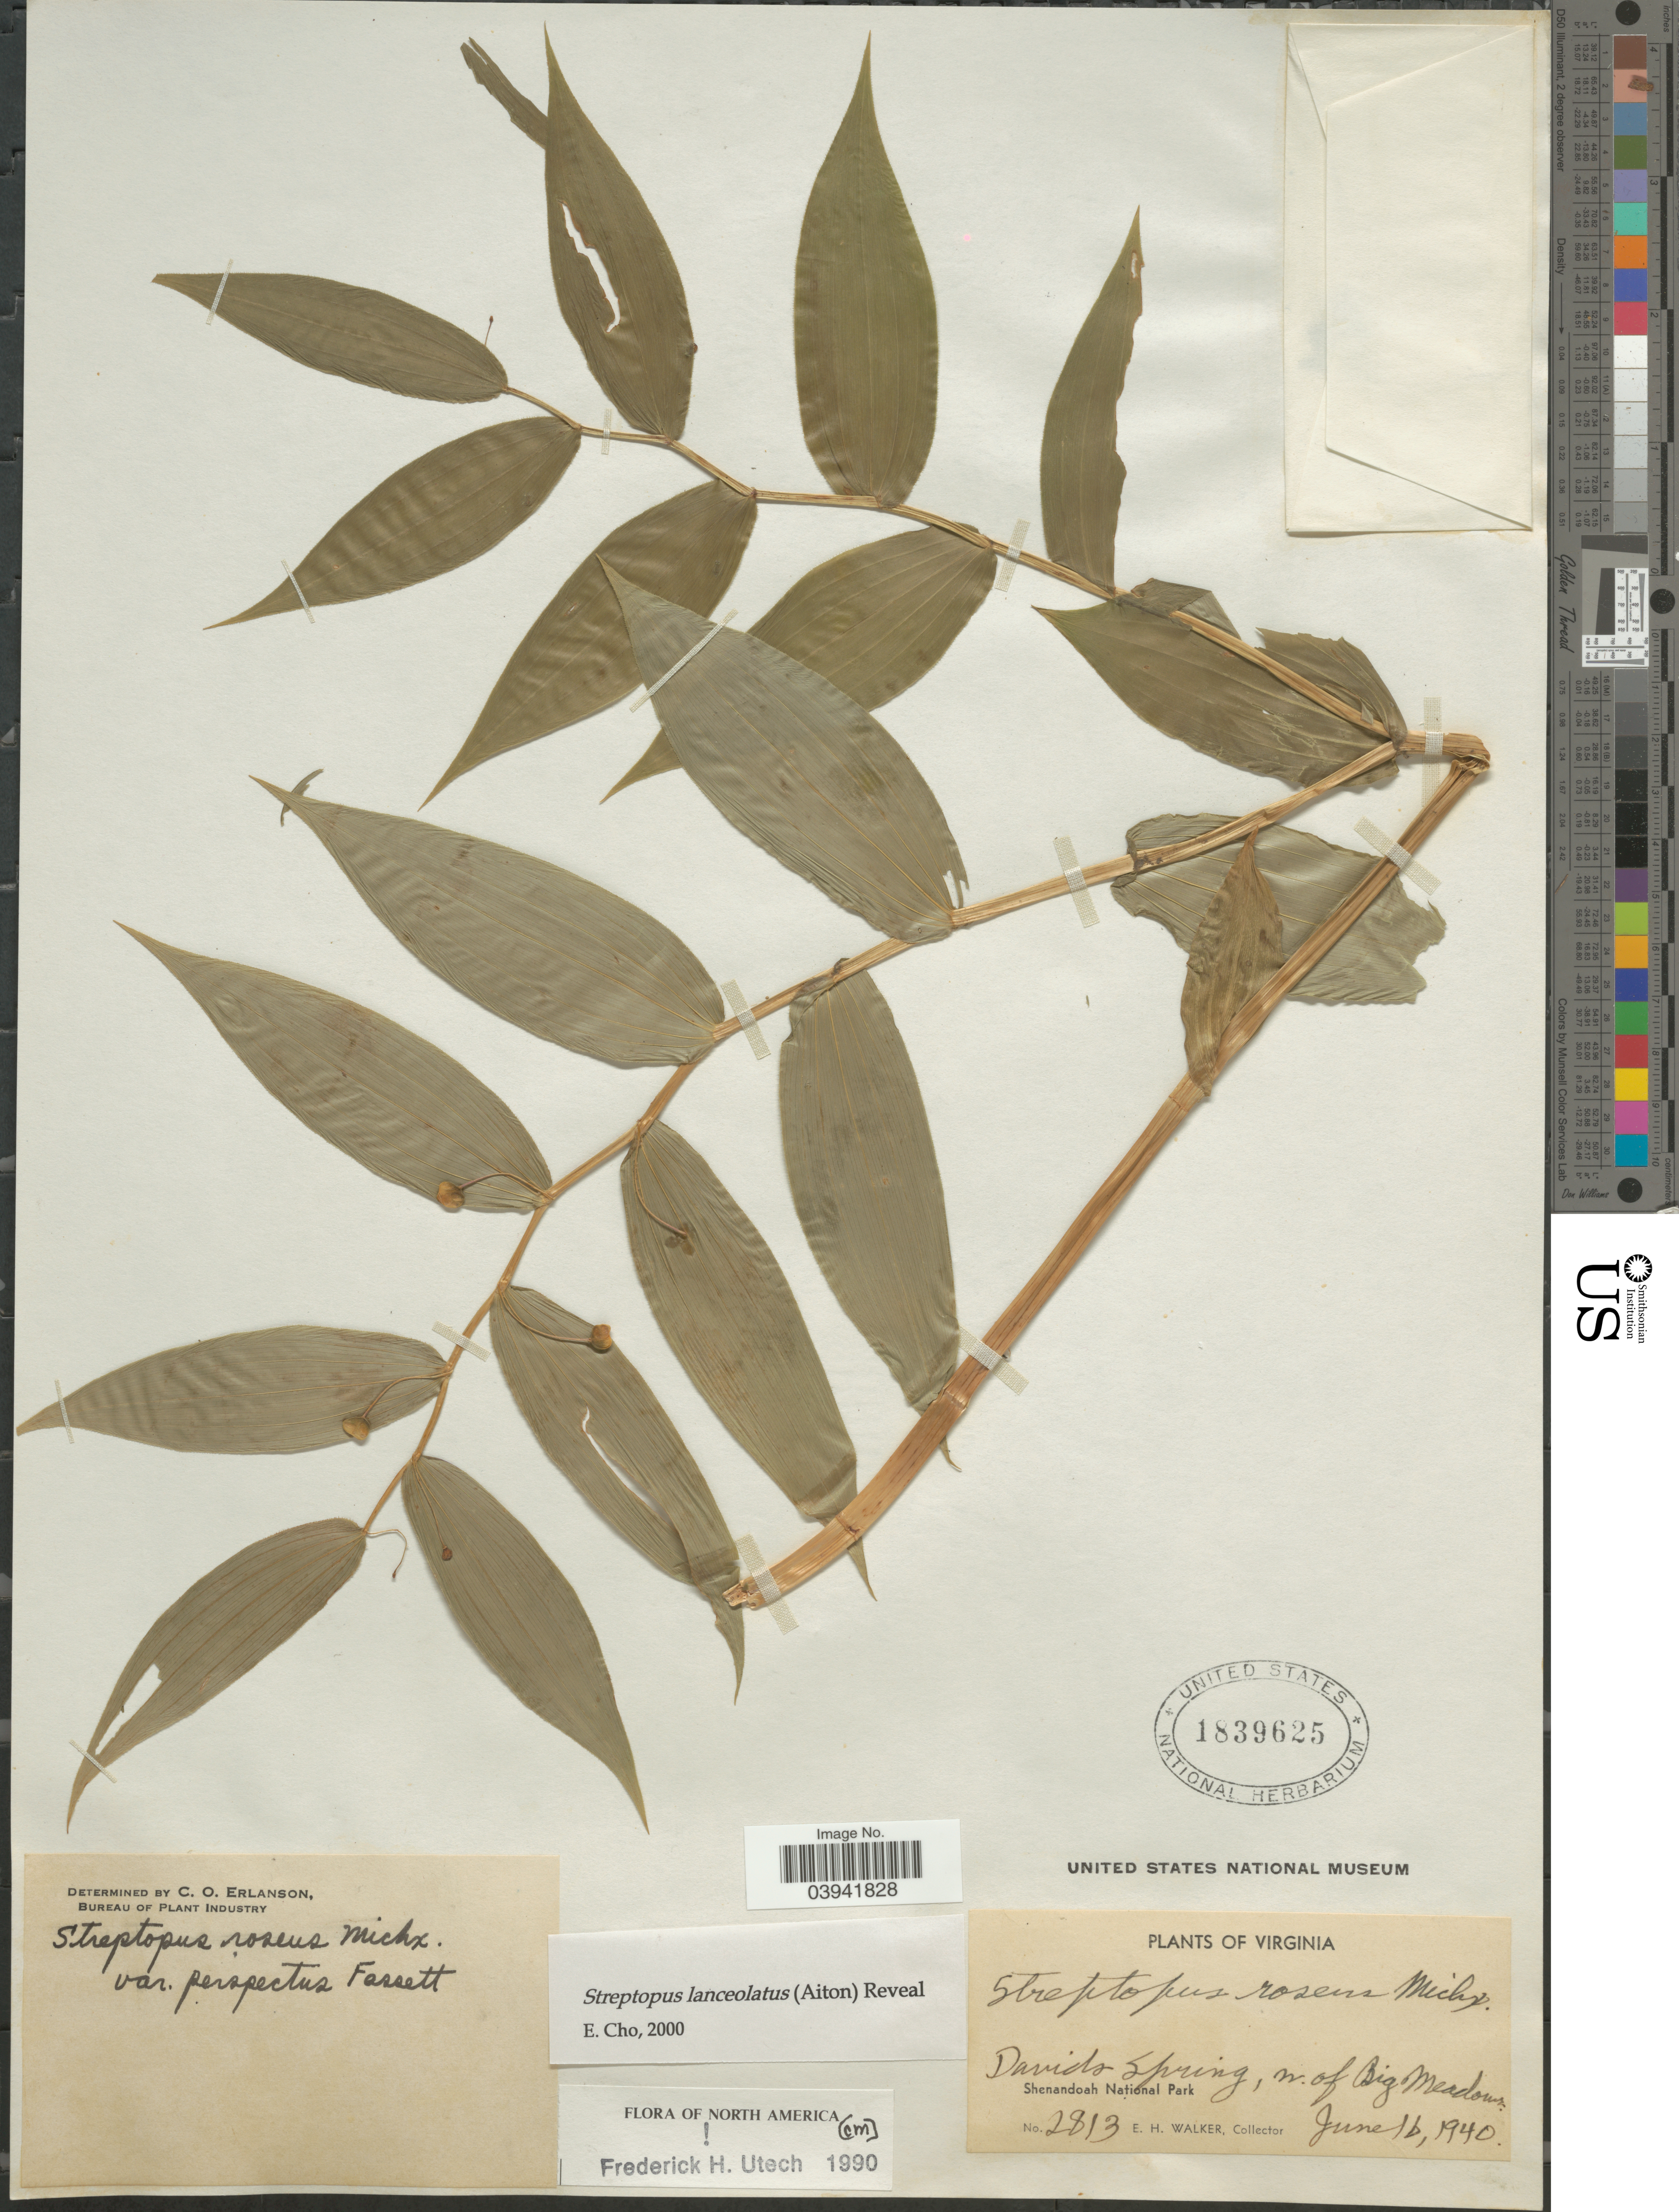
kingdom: Plantae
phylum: Tracheophyta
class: Liliopsida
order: Liliales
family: Liliaceae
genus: Streptopus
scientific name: Streptopus lanceolatus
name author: (Aiton) Reveal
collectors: E. H. Walker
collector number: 2813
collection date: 1940-06-16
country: United States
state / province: Virginia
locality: Davids Spring, n. of Big Meadows. Shenandoah National Park.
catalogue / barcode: US 1839625